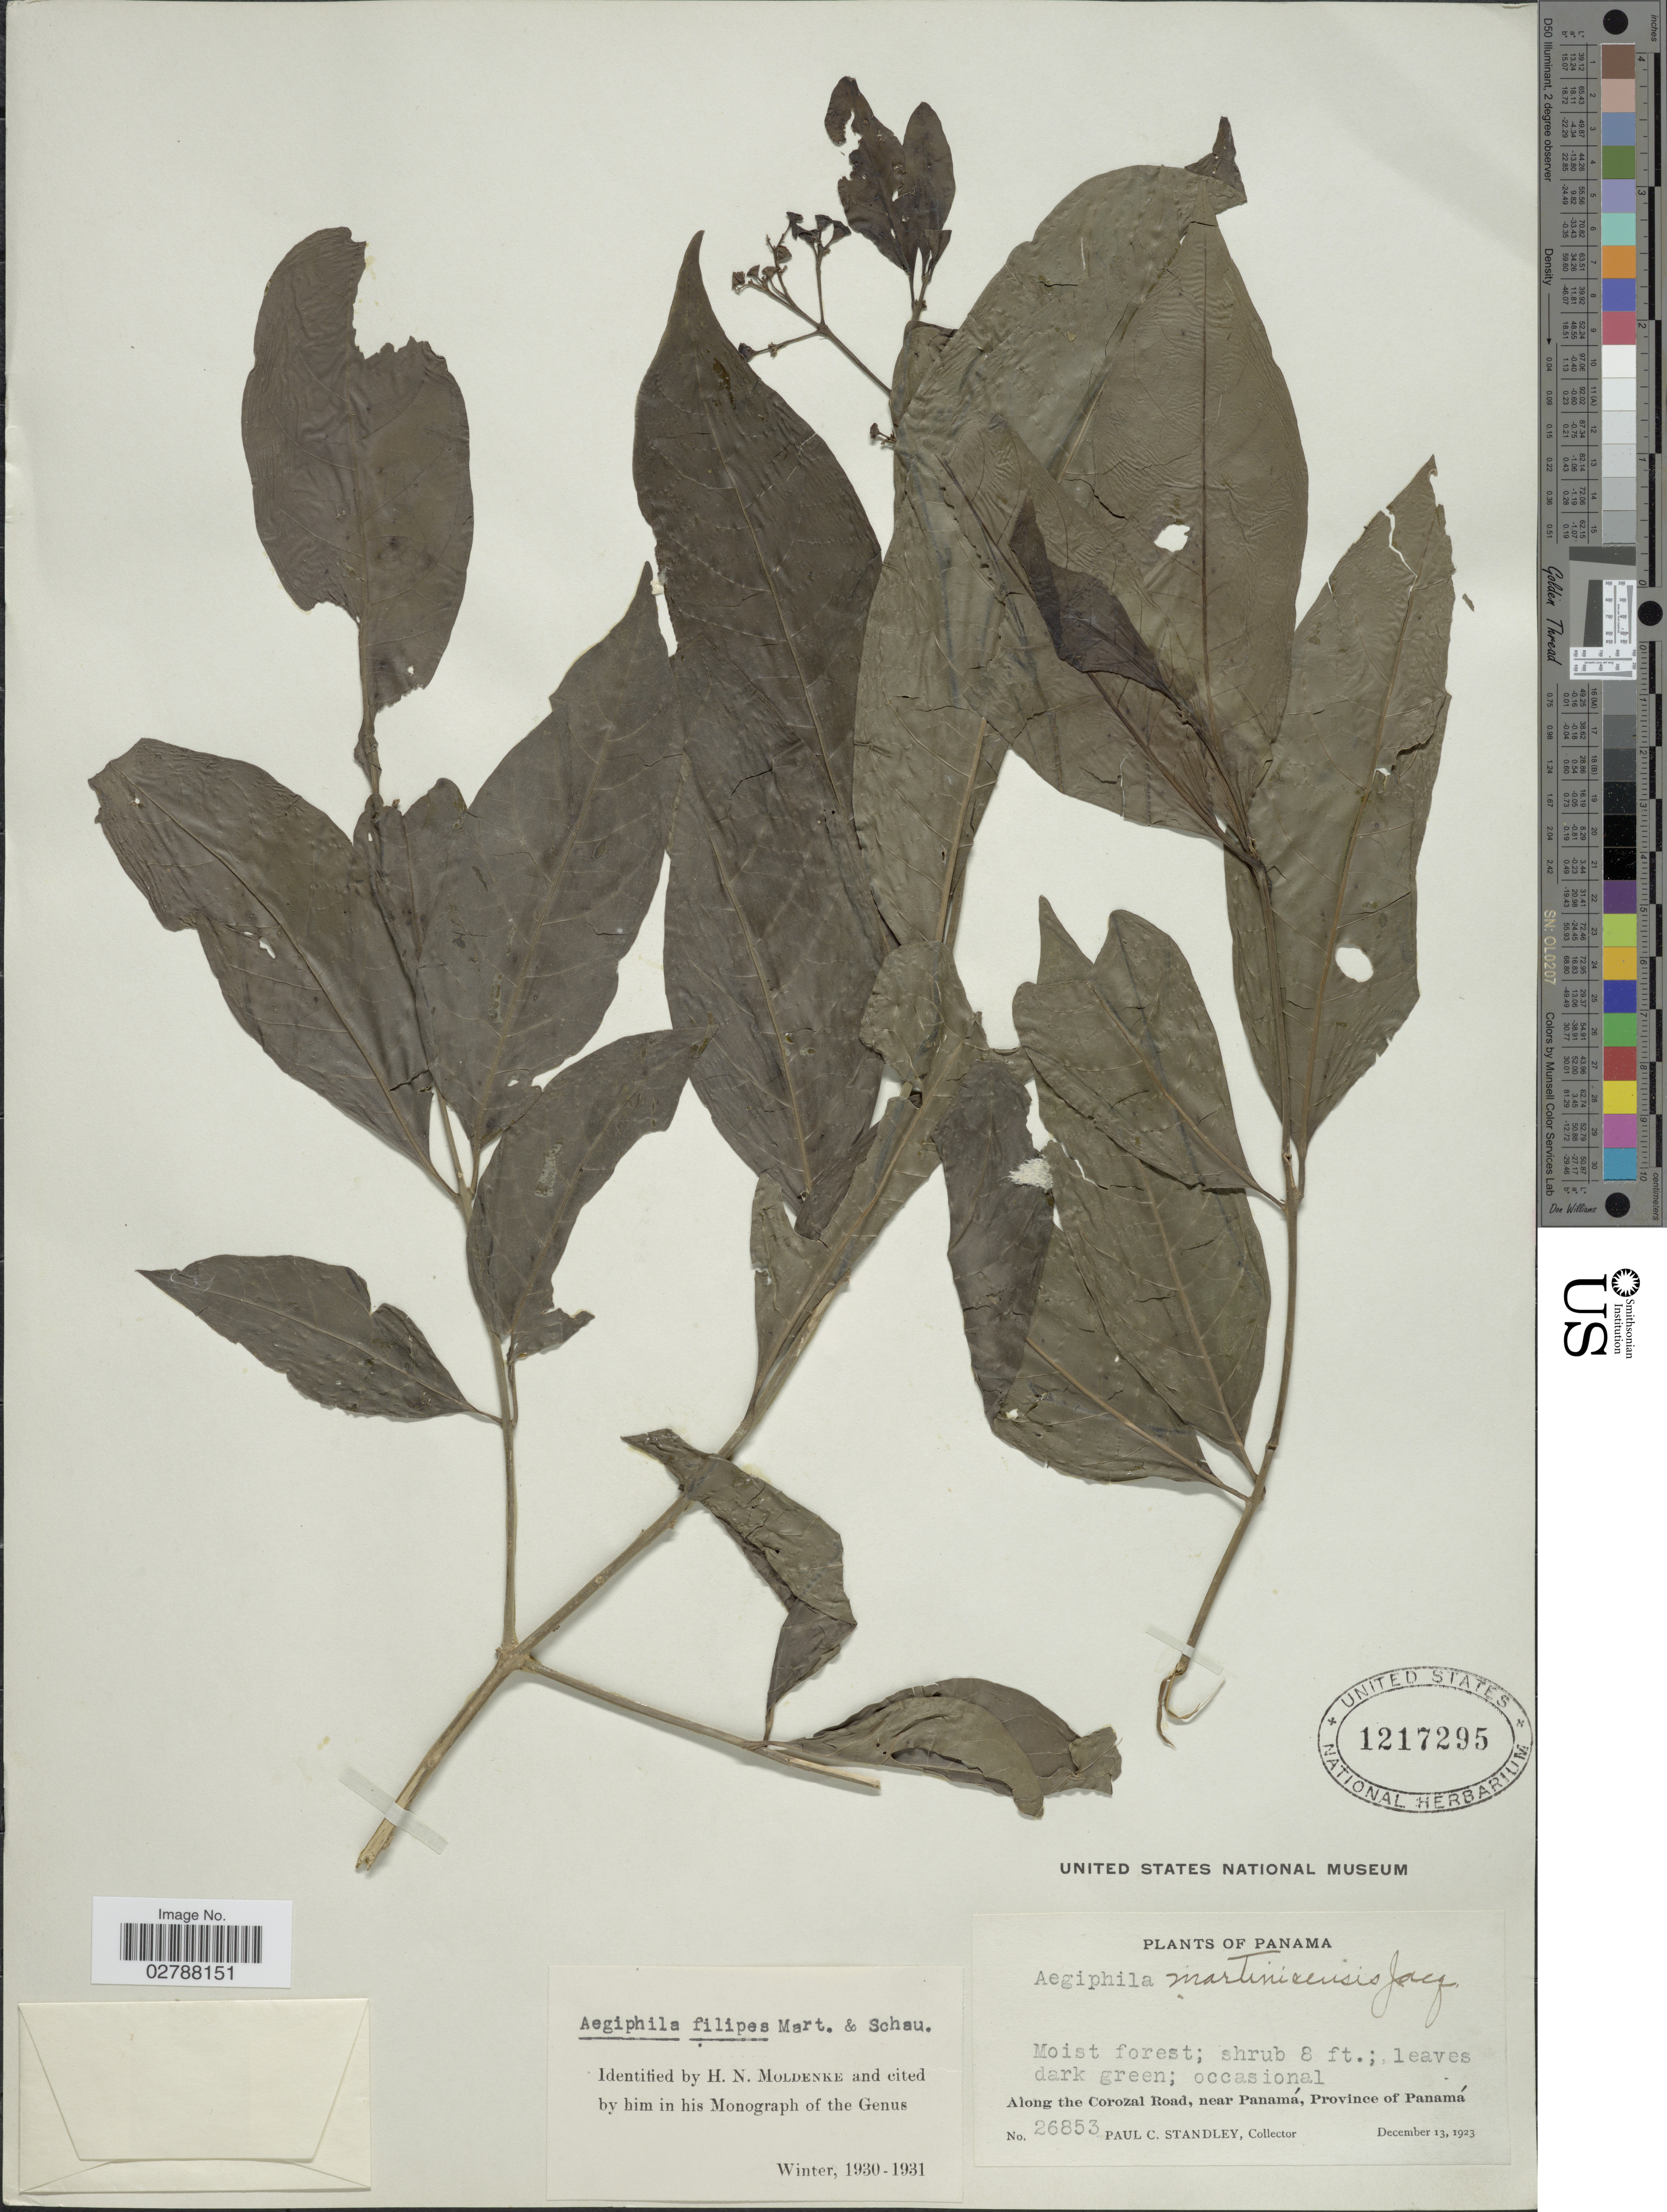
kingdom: Plantae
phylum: Tracheophyta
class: Magnoliopsida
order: Lamiales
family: Lamiaceae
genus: Aegiphila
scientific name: Aegiphila filipes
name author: Mart. & Schauer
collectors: P. C. Standley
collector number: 26853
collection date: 1923-12-13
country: Panama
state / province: Panamá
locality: Along the Corozal Road, near Panamá, Province of Panamá.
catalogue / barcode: US 1217295